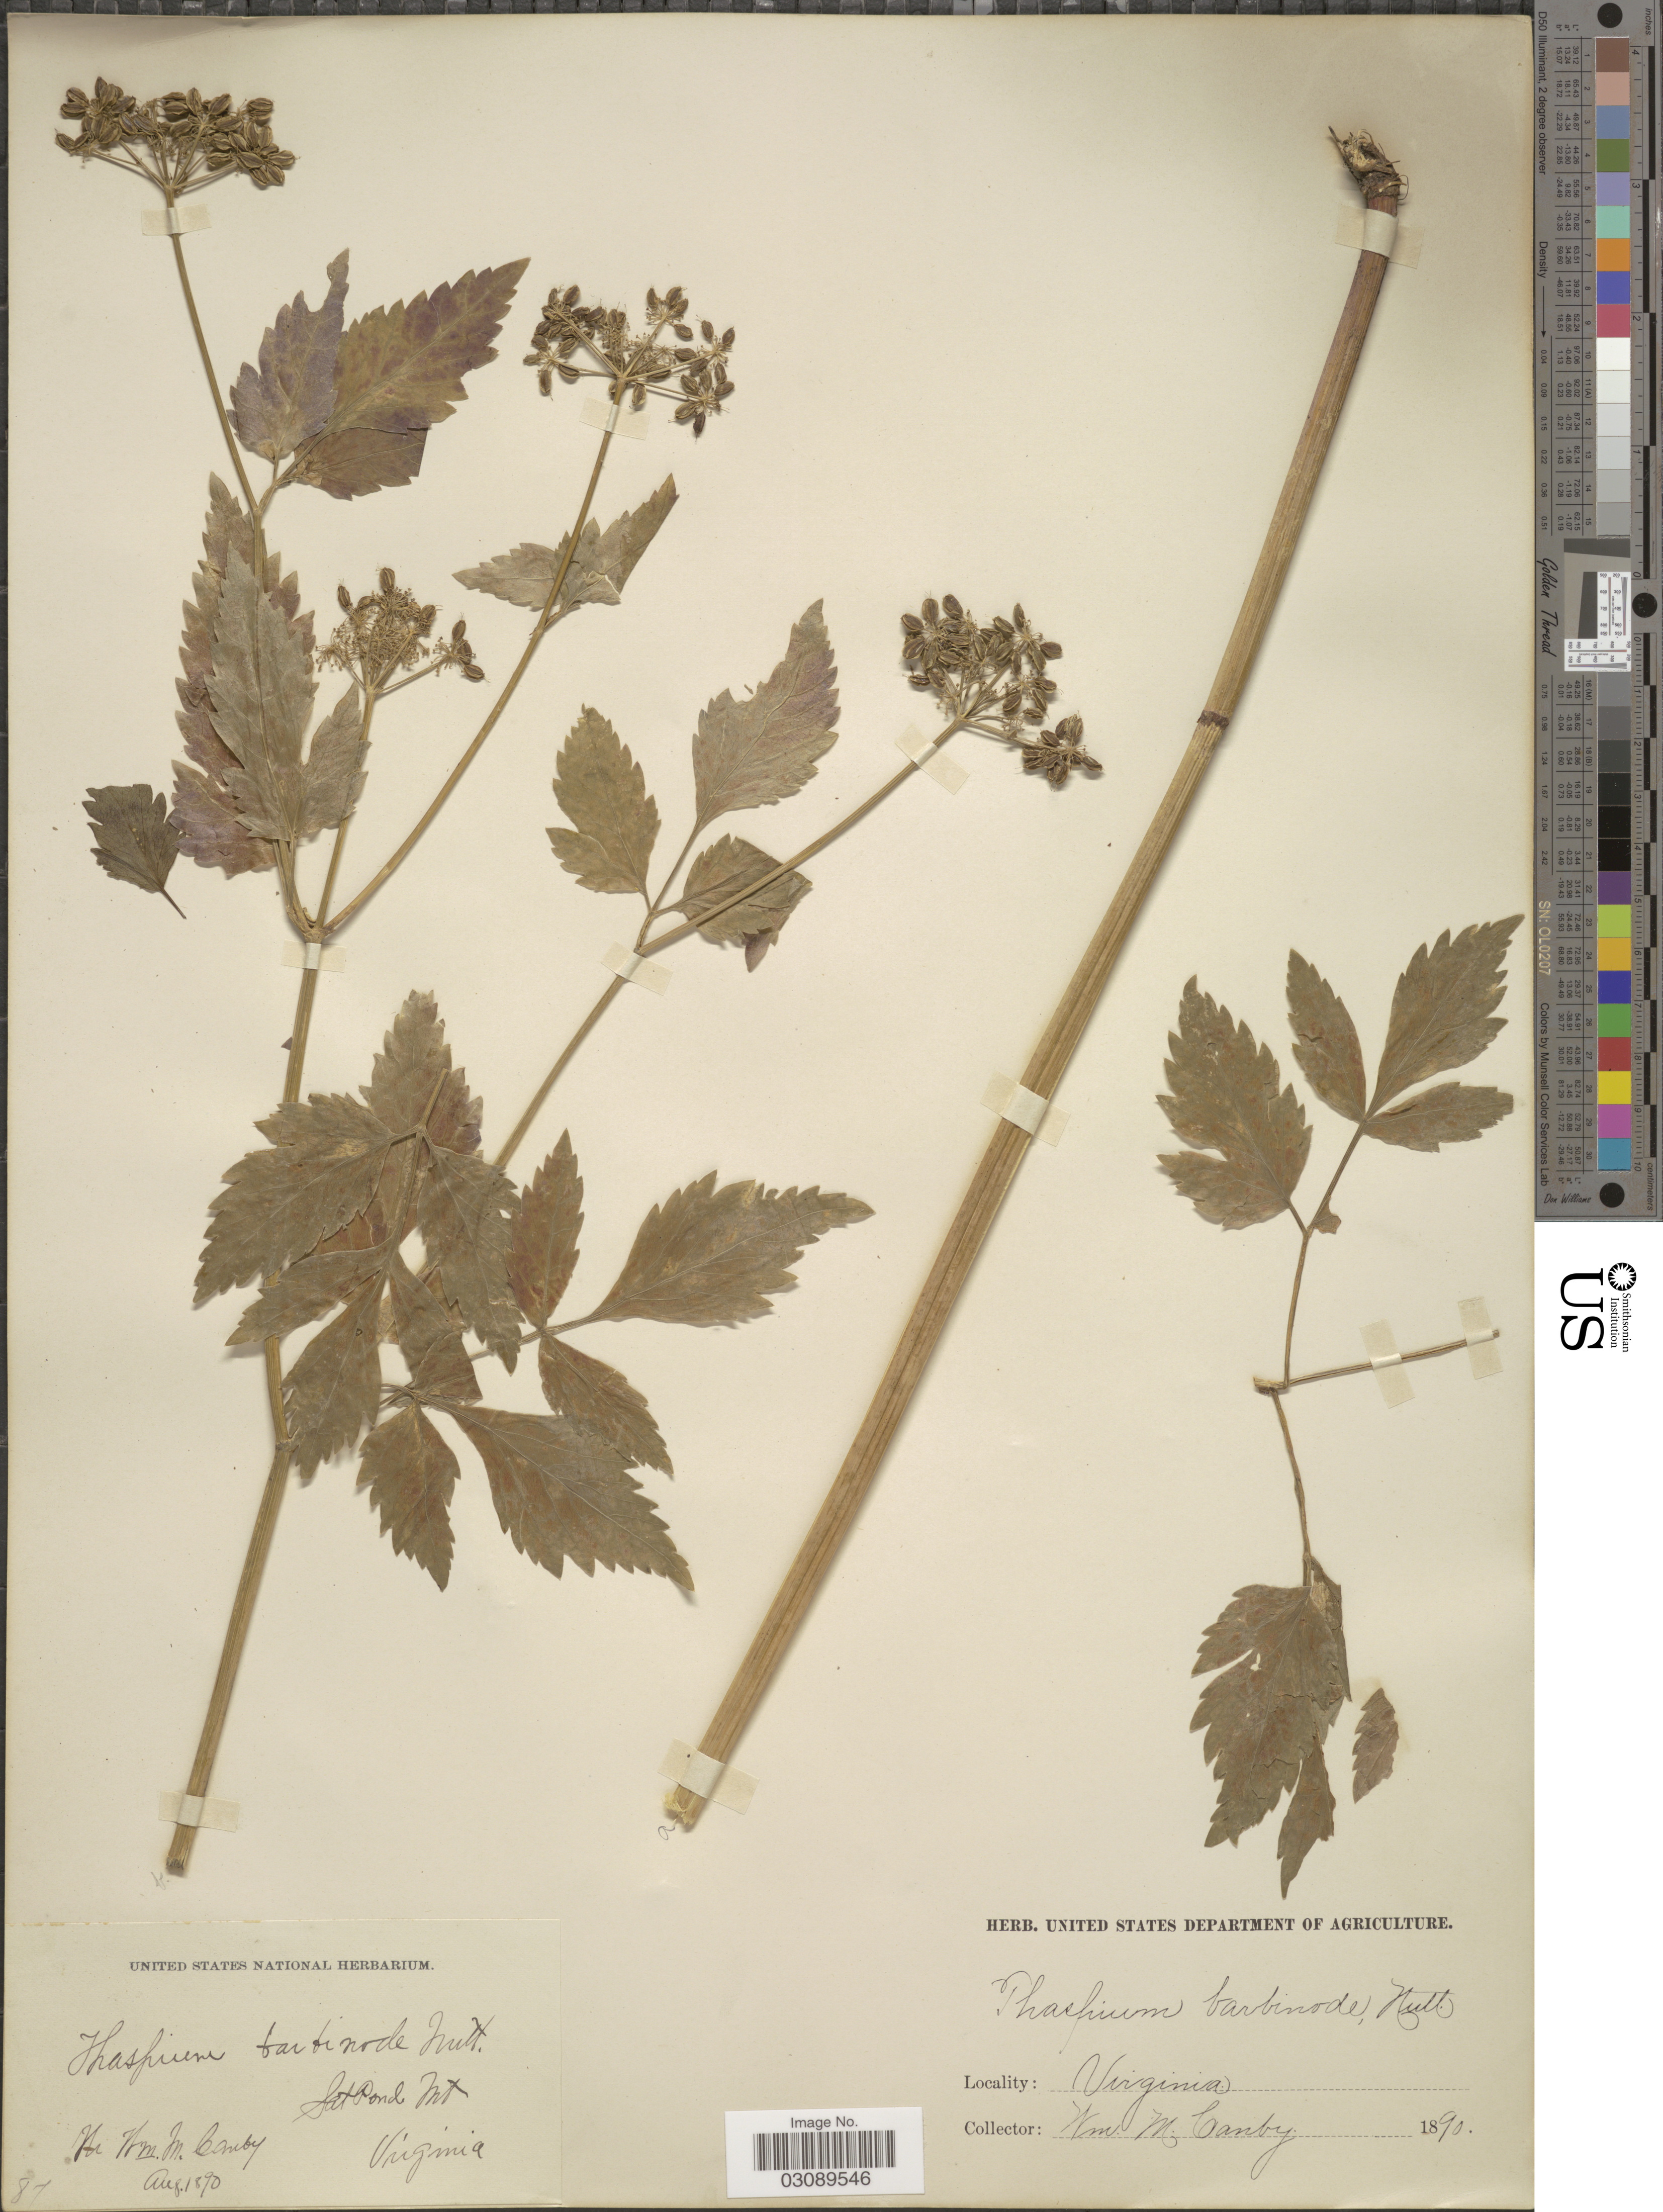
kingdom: Plantae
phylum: Tracheophyta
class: Magnoliopsida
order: Apiales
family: Apiaceae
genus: Thaspium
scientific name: Thaspium barbinode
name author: (Michx.) Nutt.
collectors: W. M. Canby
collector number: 87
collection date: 1890-08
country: United States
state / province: Virginia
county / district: Giles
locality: Salt Pond Mt.